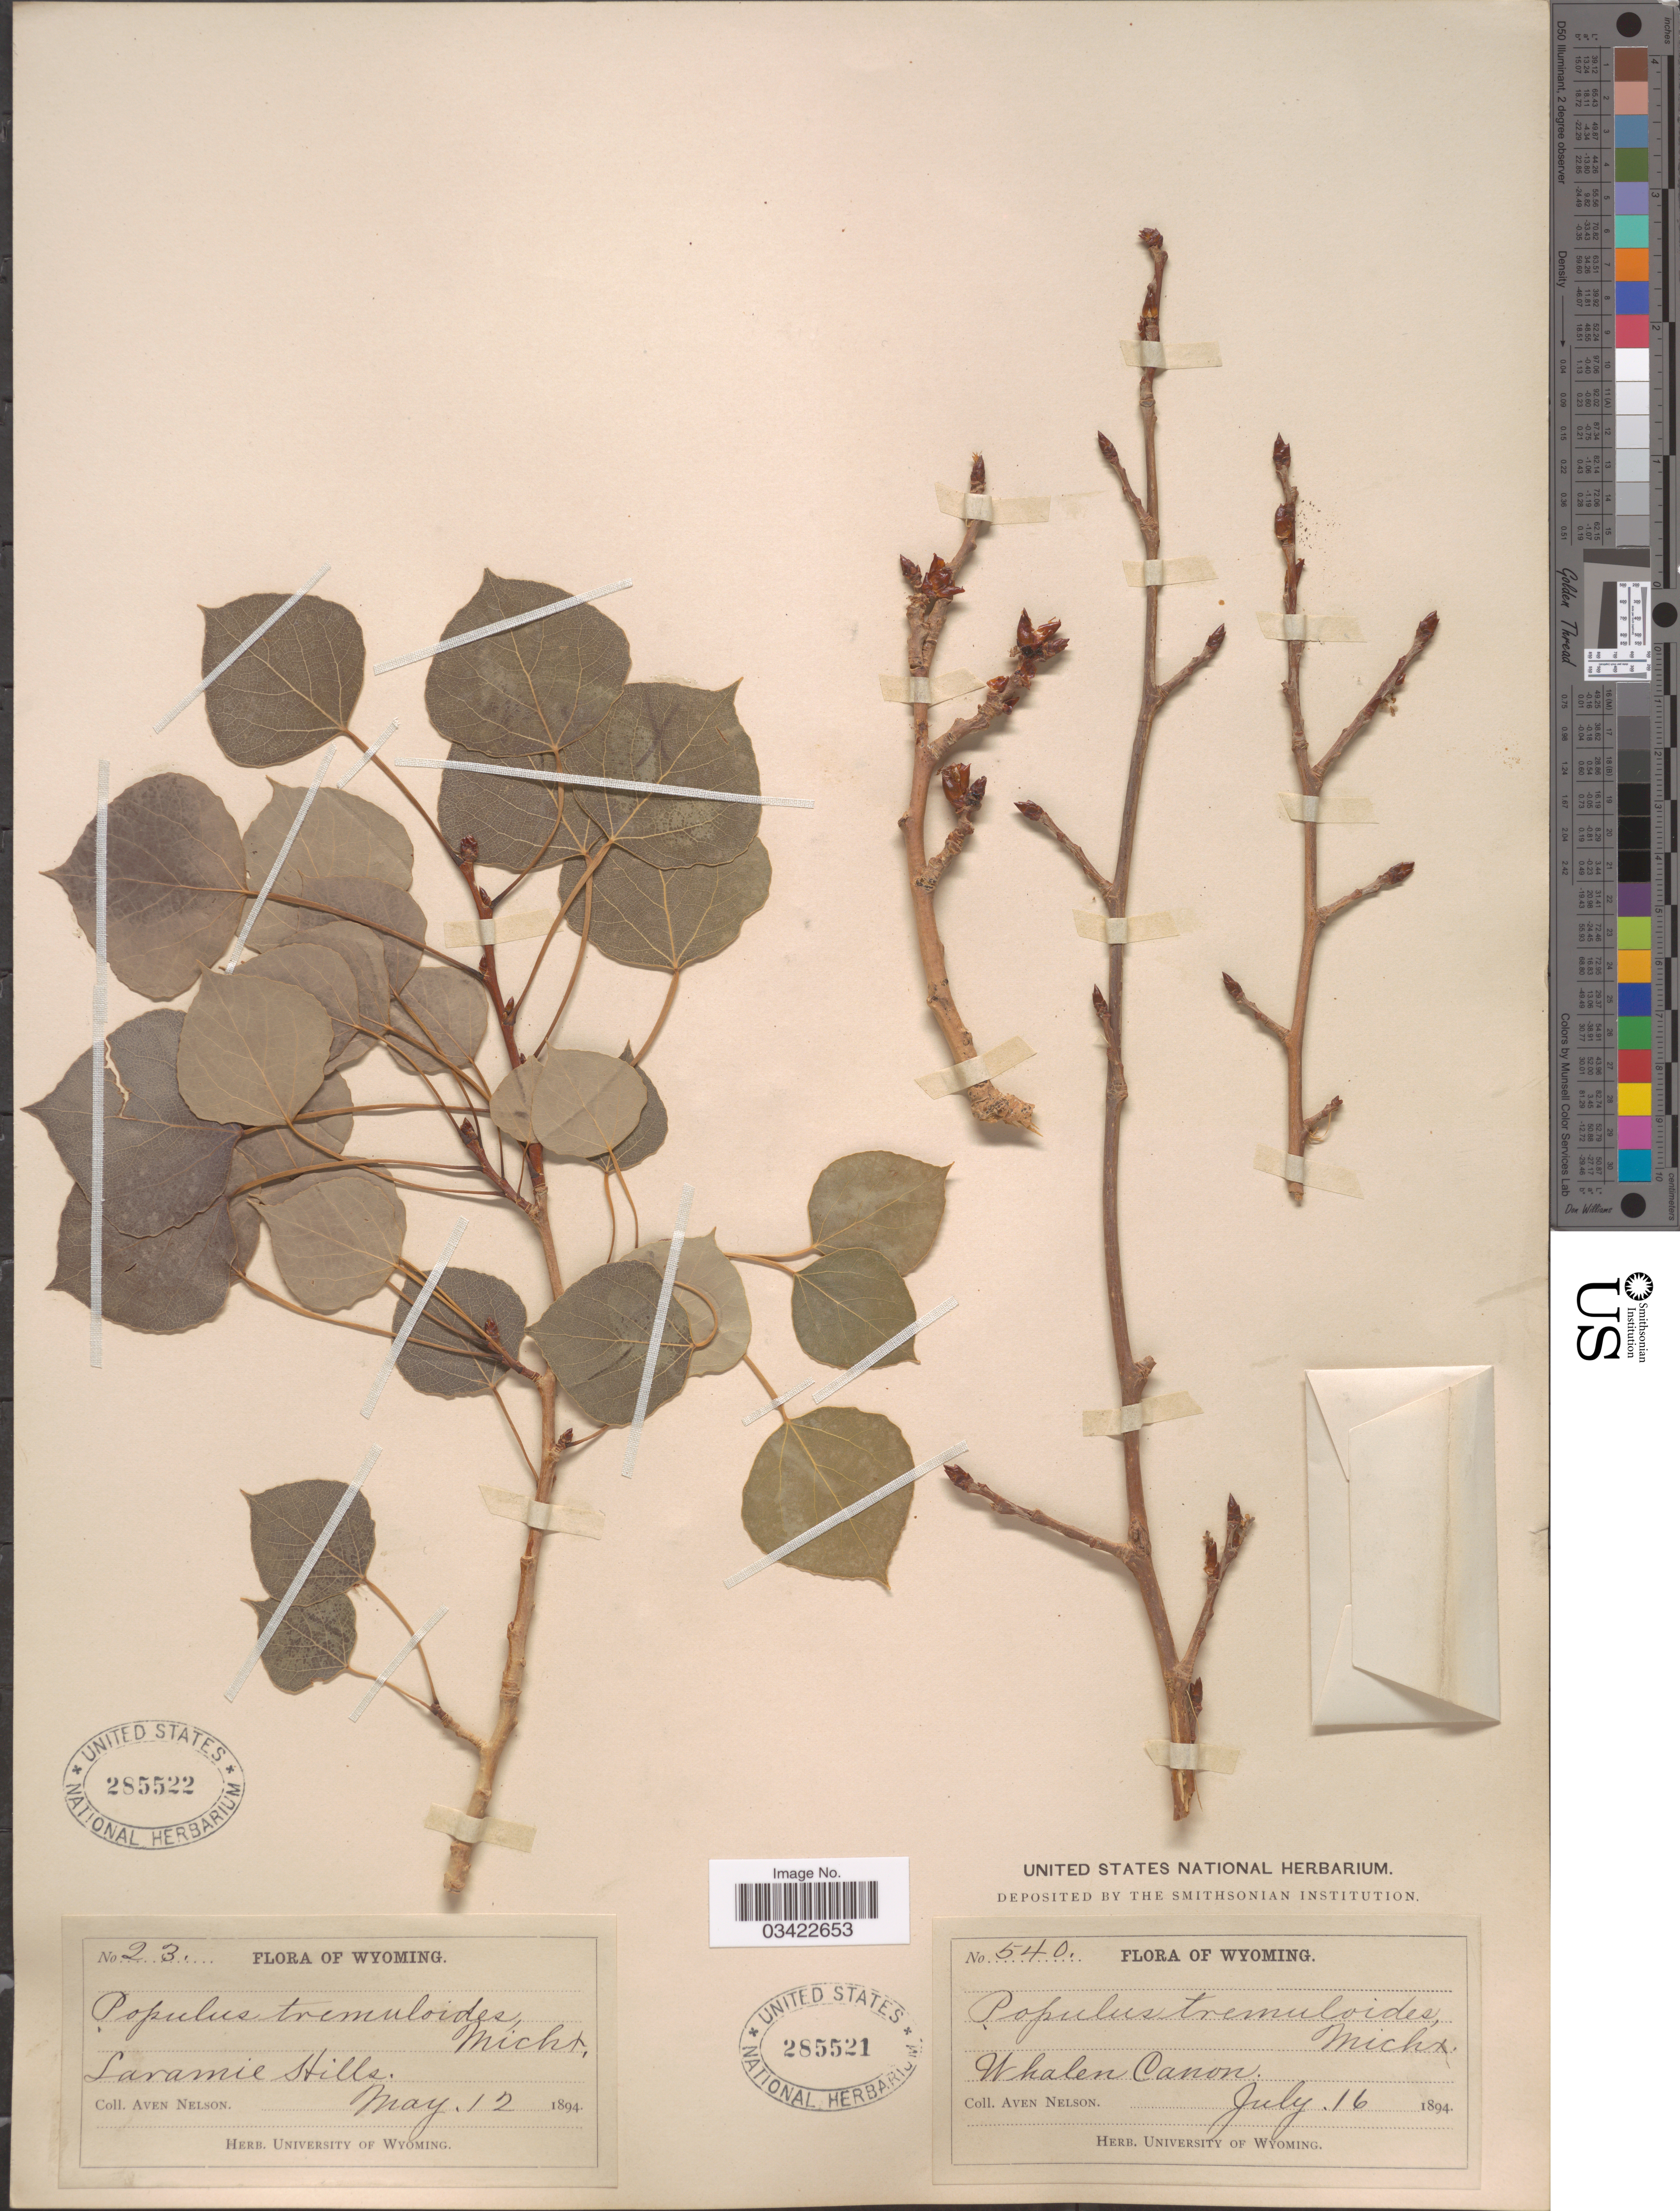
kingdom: Plantae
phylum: Tracheophyta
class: Magnoliopsida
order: Malpighiales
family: Salicaceae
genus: Populus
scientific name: Populus tremuloides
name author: Michx.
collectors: A. Nelson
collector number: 540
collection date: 1894-07-16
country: United States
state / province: Wyoming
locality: Whalen Canon.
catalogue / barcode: US 285521